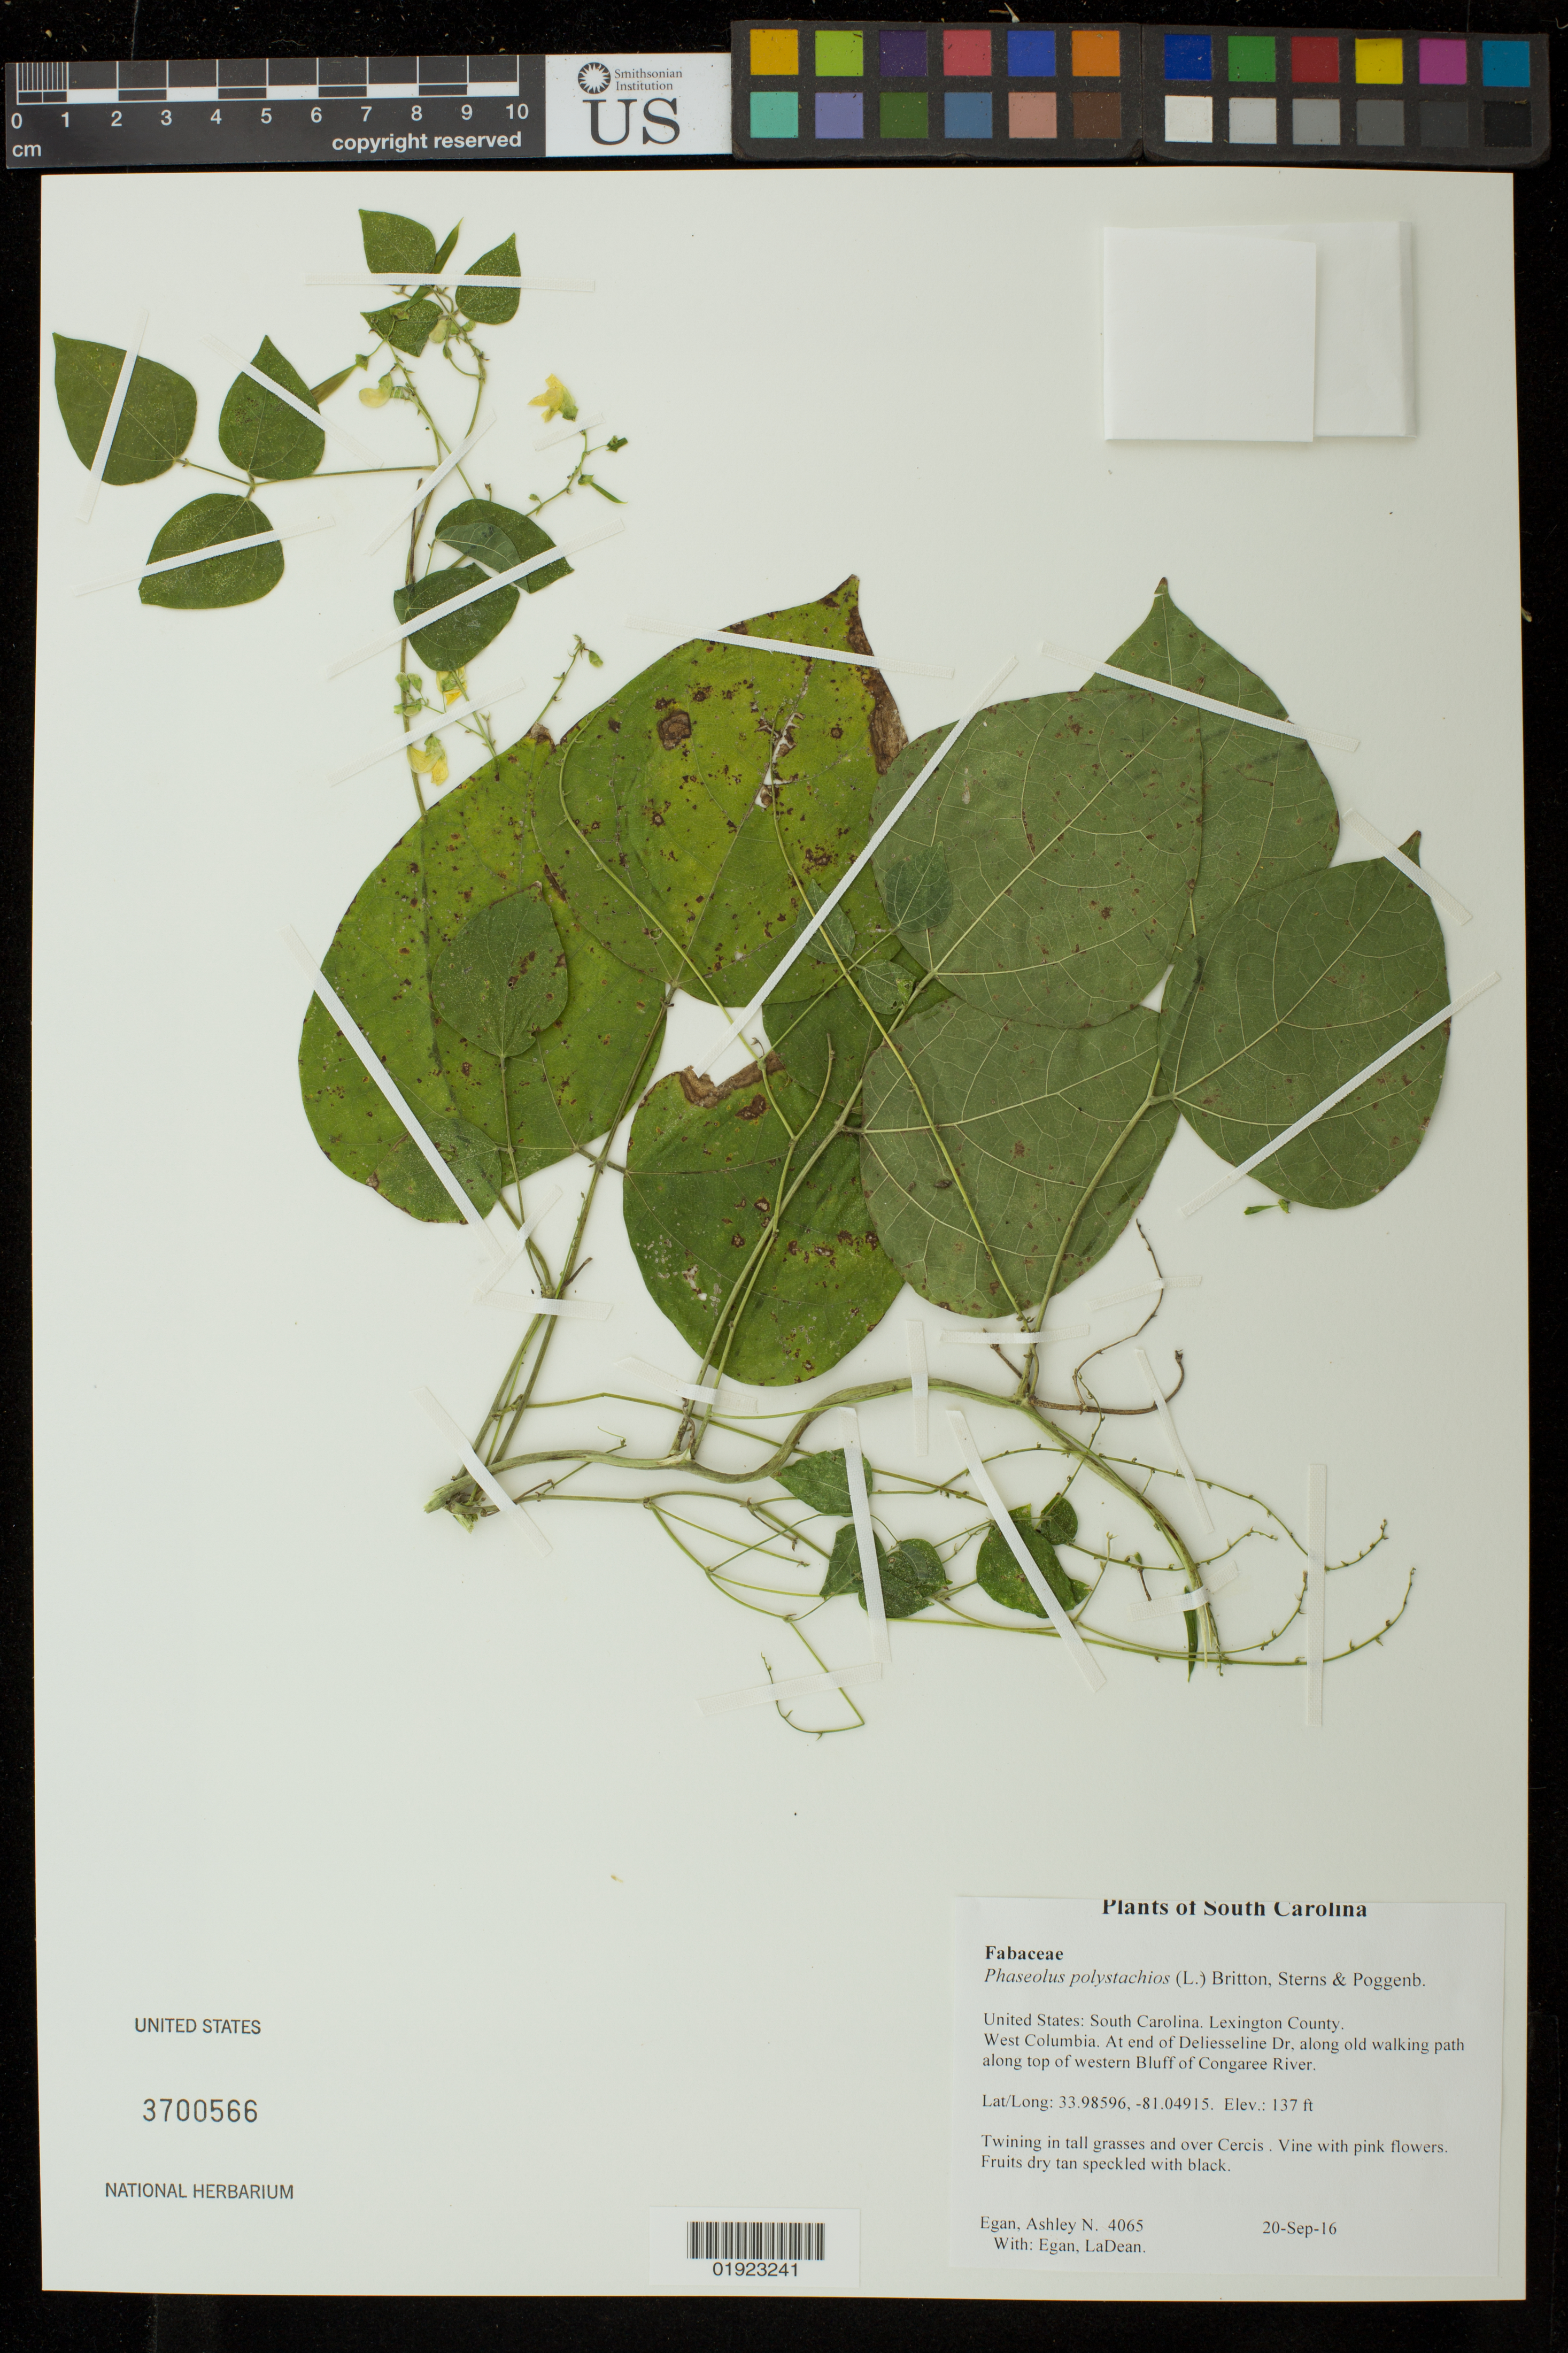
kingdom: Plantae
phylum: Tracheophyta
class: Magnoliopsida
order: Fabales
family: Fabaceae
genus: Phaseolus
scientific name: Phaseolus polystachios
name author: (L.) Britton, Stearns & Poggenb.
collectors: A. N. Egan & L. Egan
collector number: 4065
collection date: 2016-09-20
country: United States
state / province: South Carolina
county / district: Lexington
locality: West Columbia. At end of Deliesseline Dr, along old walking path along top of western Bluff of Congaree River.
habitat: Twining in tall grasses and over Cercis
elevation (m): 42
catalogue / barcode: US 3700566